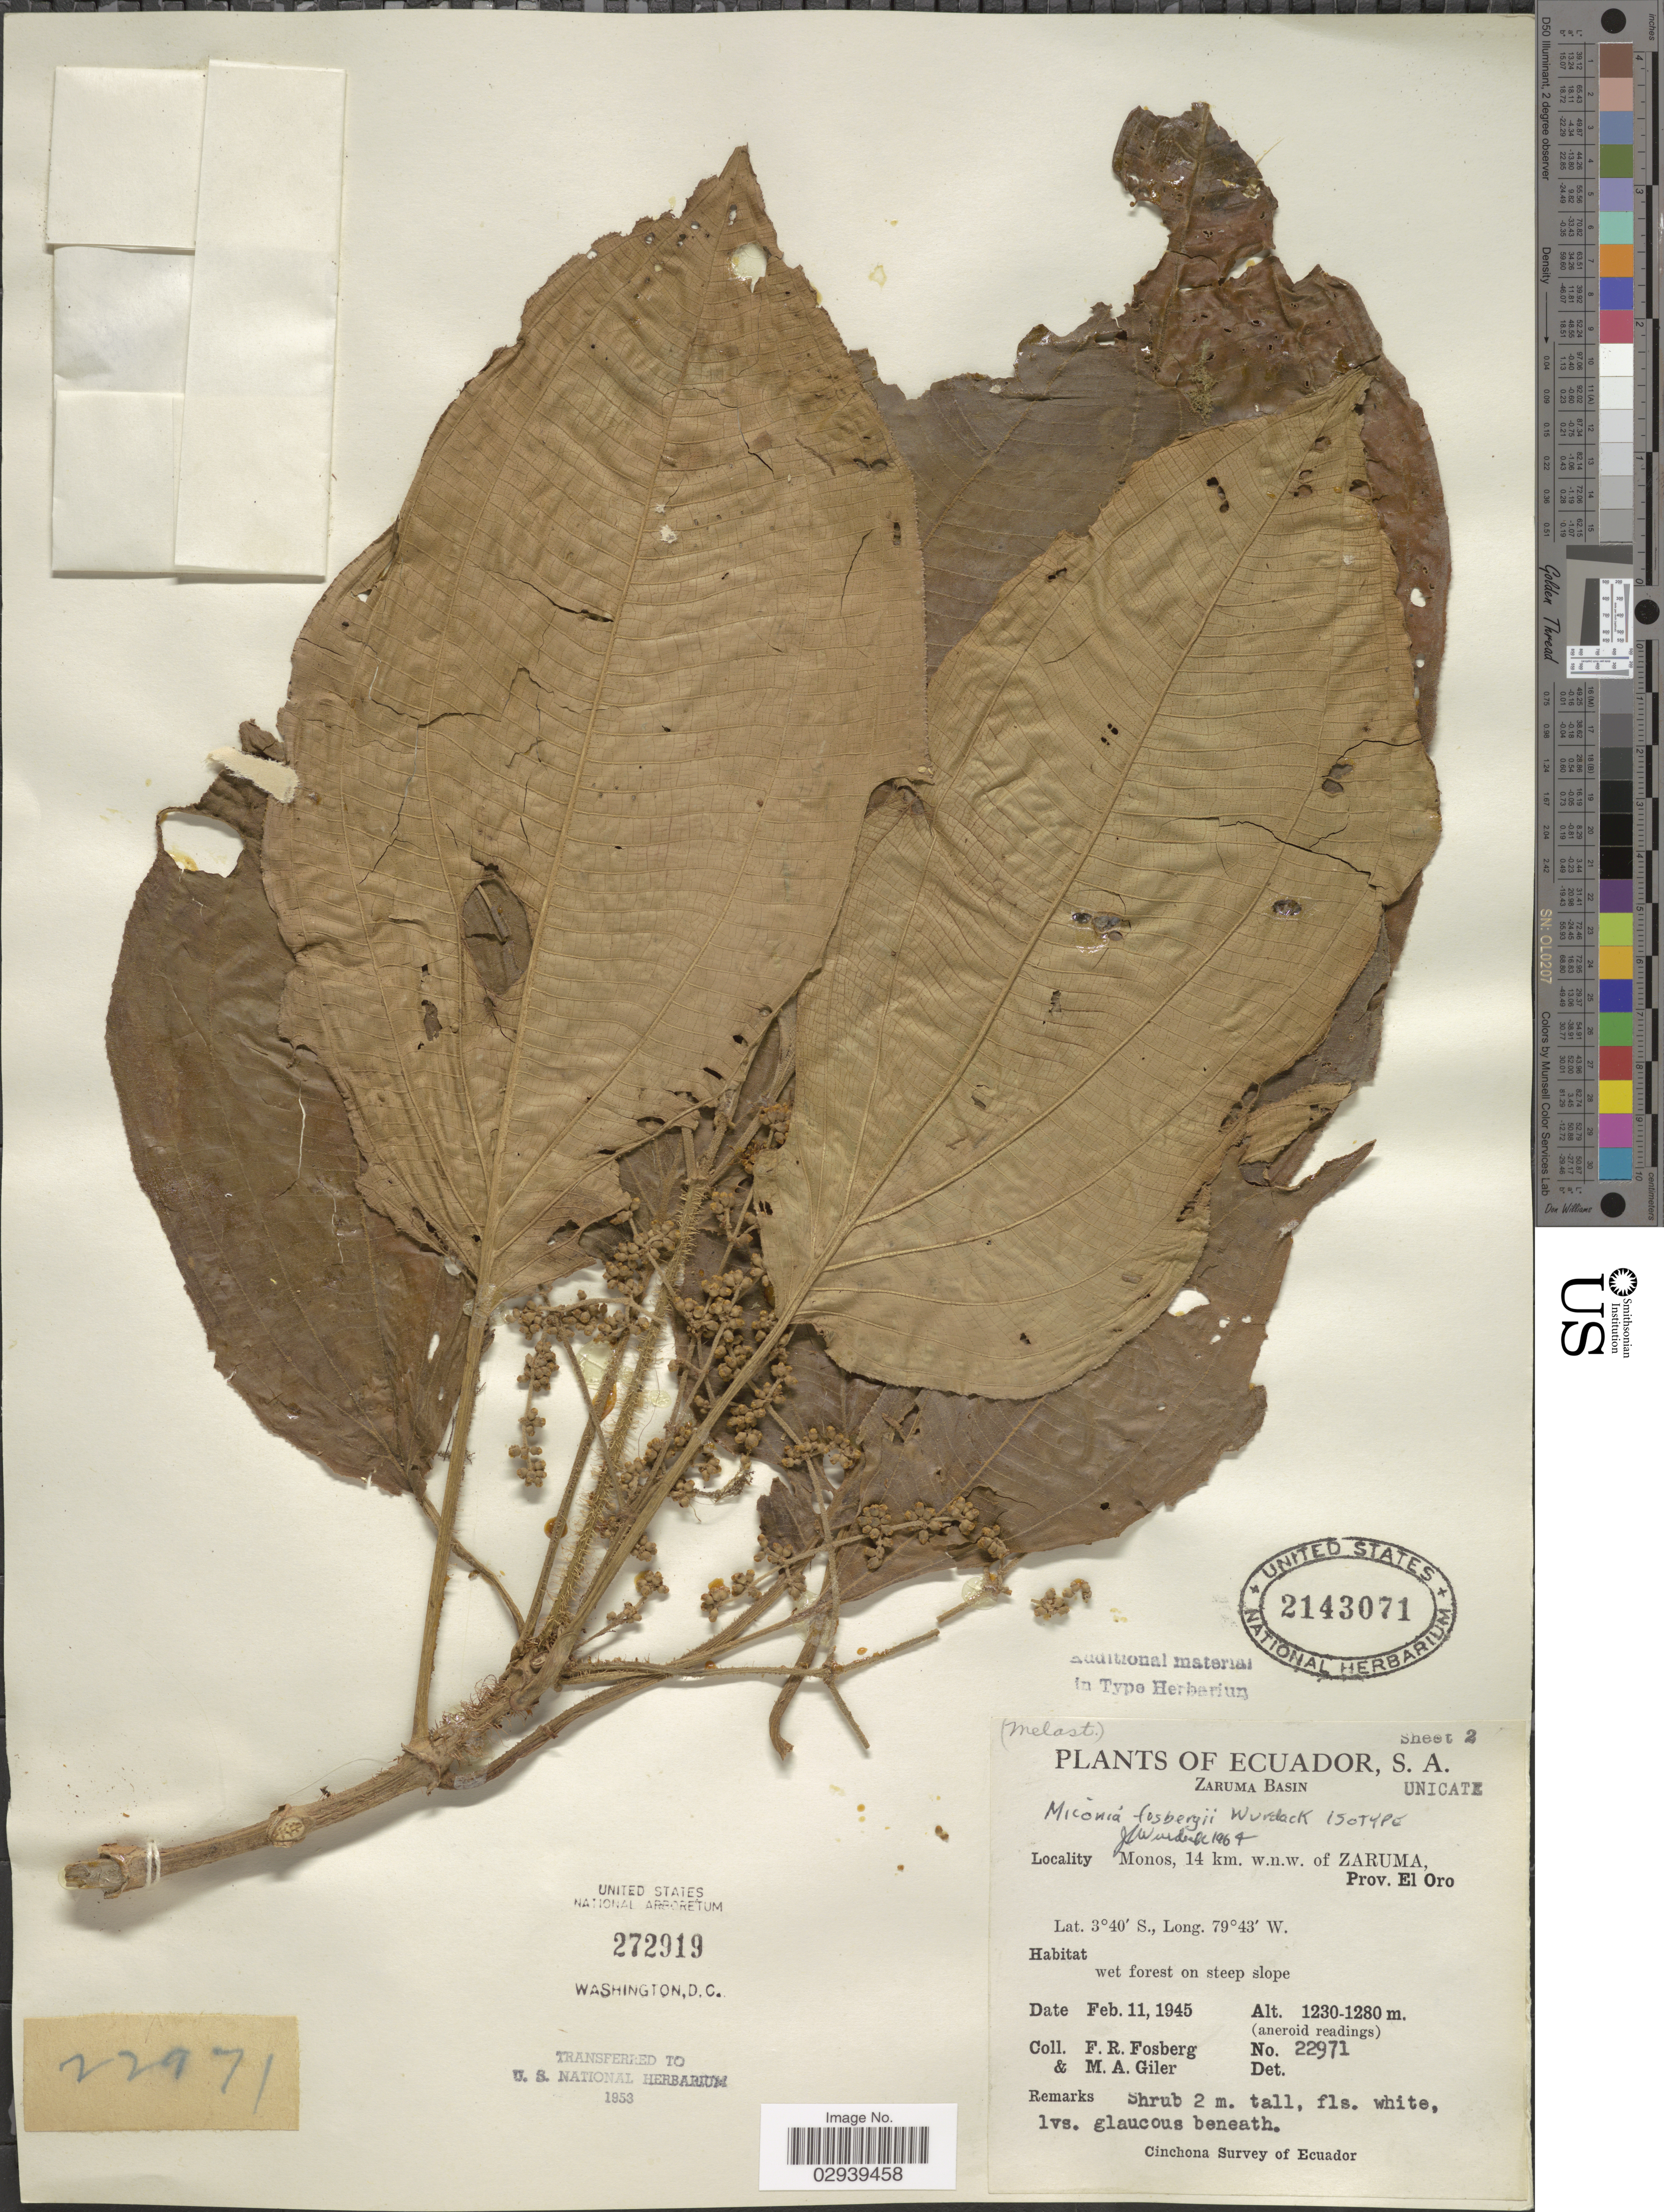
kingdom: Plantae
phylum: Tracheophyta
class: Magnoliopsida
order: Myrtales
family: Melastomataceae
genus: Miconia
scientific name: Miconia fosbergii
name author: Wurdack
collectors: F. R. Fosberg & M. Giler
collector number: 22971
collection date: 1945-02-11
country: Ecuador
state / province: El Oro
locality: Zaruma Basin, Monos, 14 km. w.n.w. of Zaruma. Prov. El Oro.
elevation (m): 1230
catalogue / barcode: US 2143071